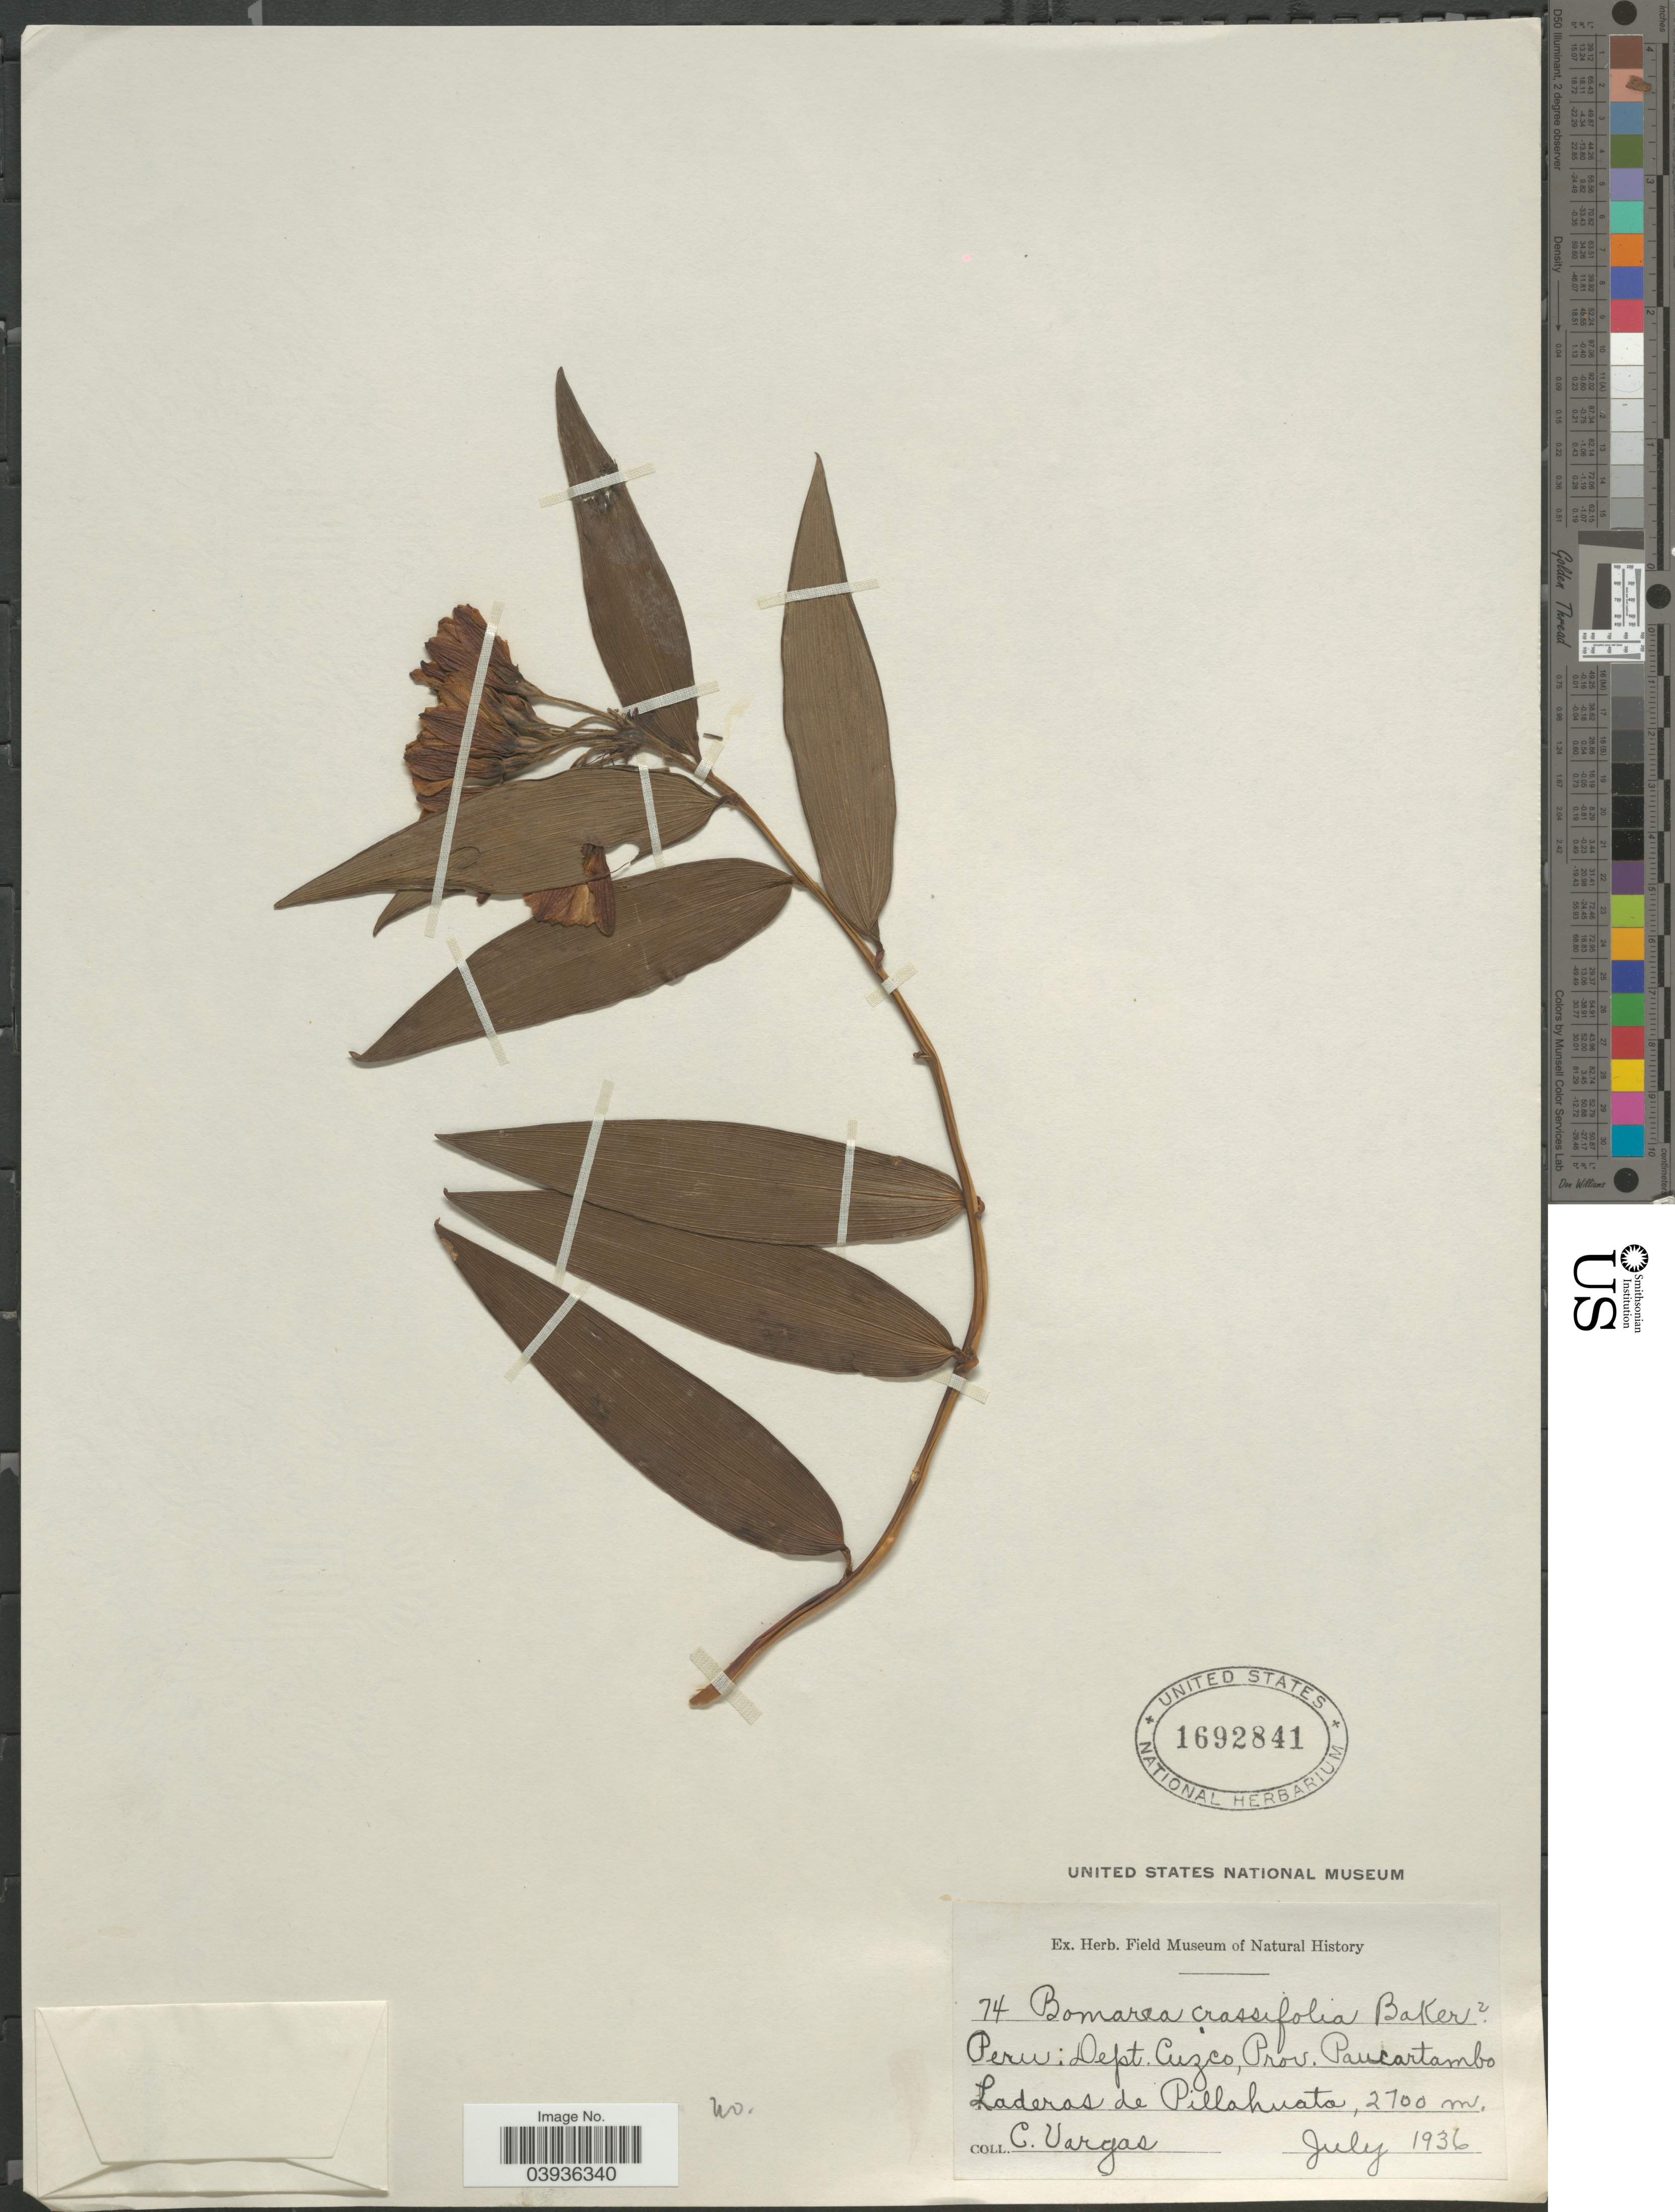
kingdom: Plantae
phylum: Tracheophyta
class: Liliopsida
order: Liliales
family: Alstroemeriaceae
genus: Bomarea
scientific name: Bomarea crassifolia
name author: Baker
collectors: C. Vargas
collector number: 74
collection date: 1936-07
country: Peru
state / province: Cusco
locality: Dept. Cuzco, Prov. Paucartambo. Laderas de Pillahuata.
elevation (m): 2700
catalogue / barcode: US 1692841